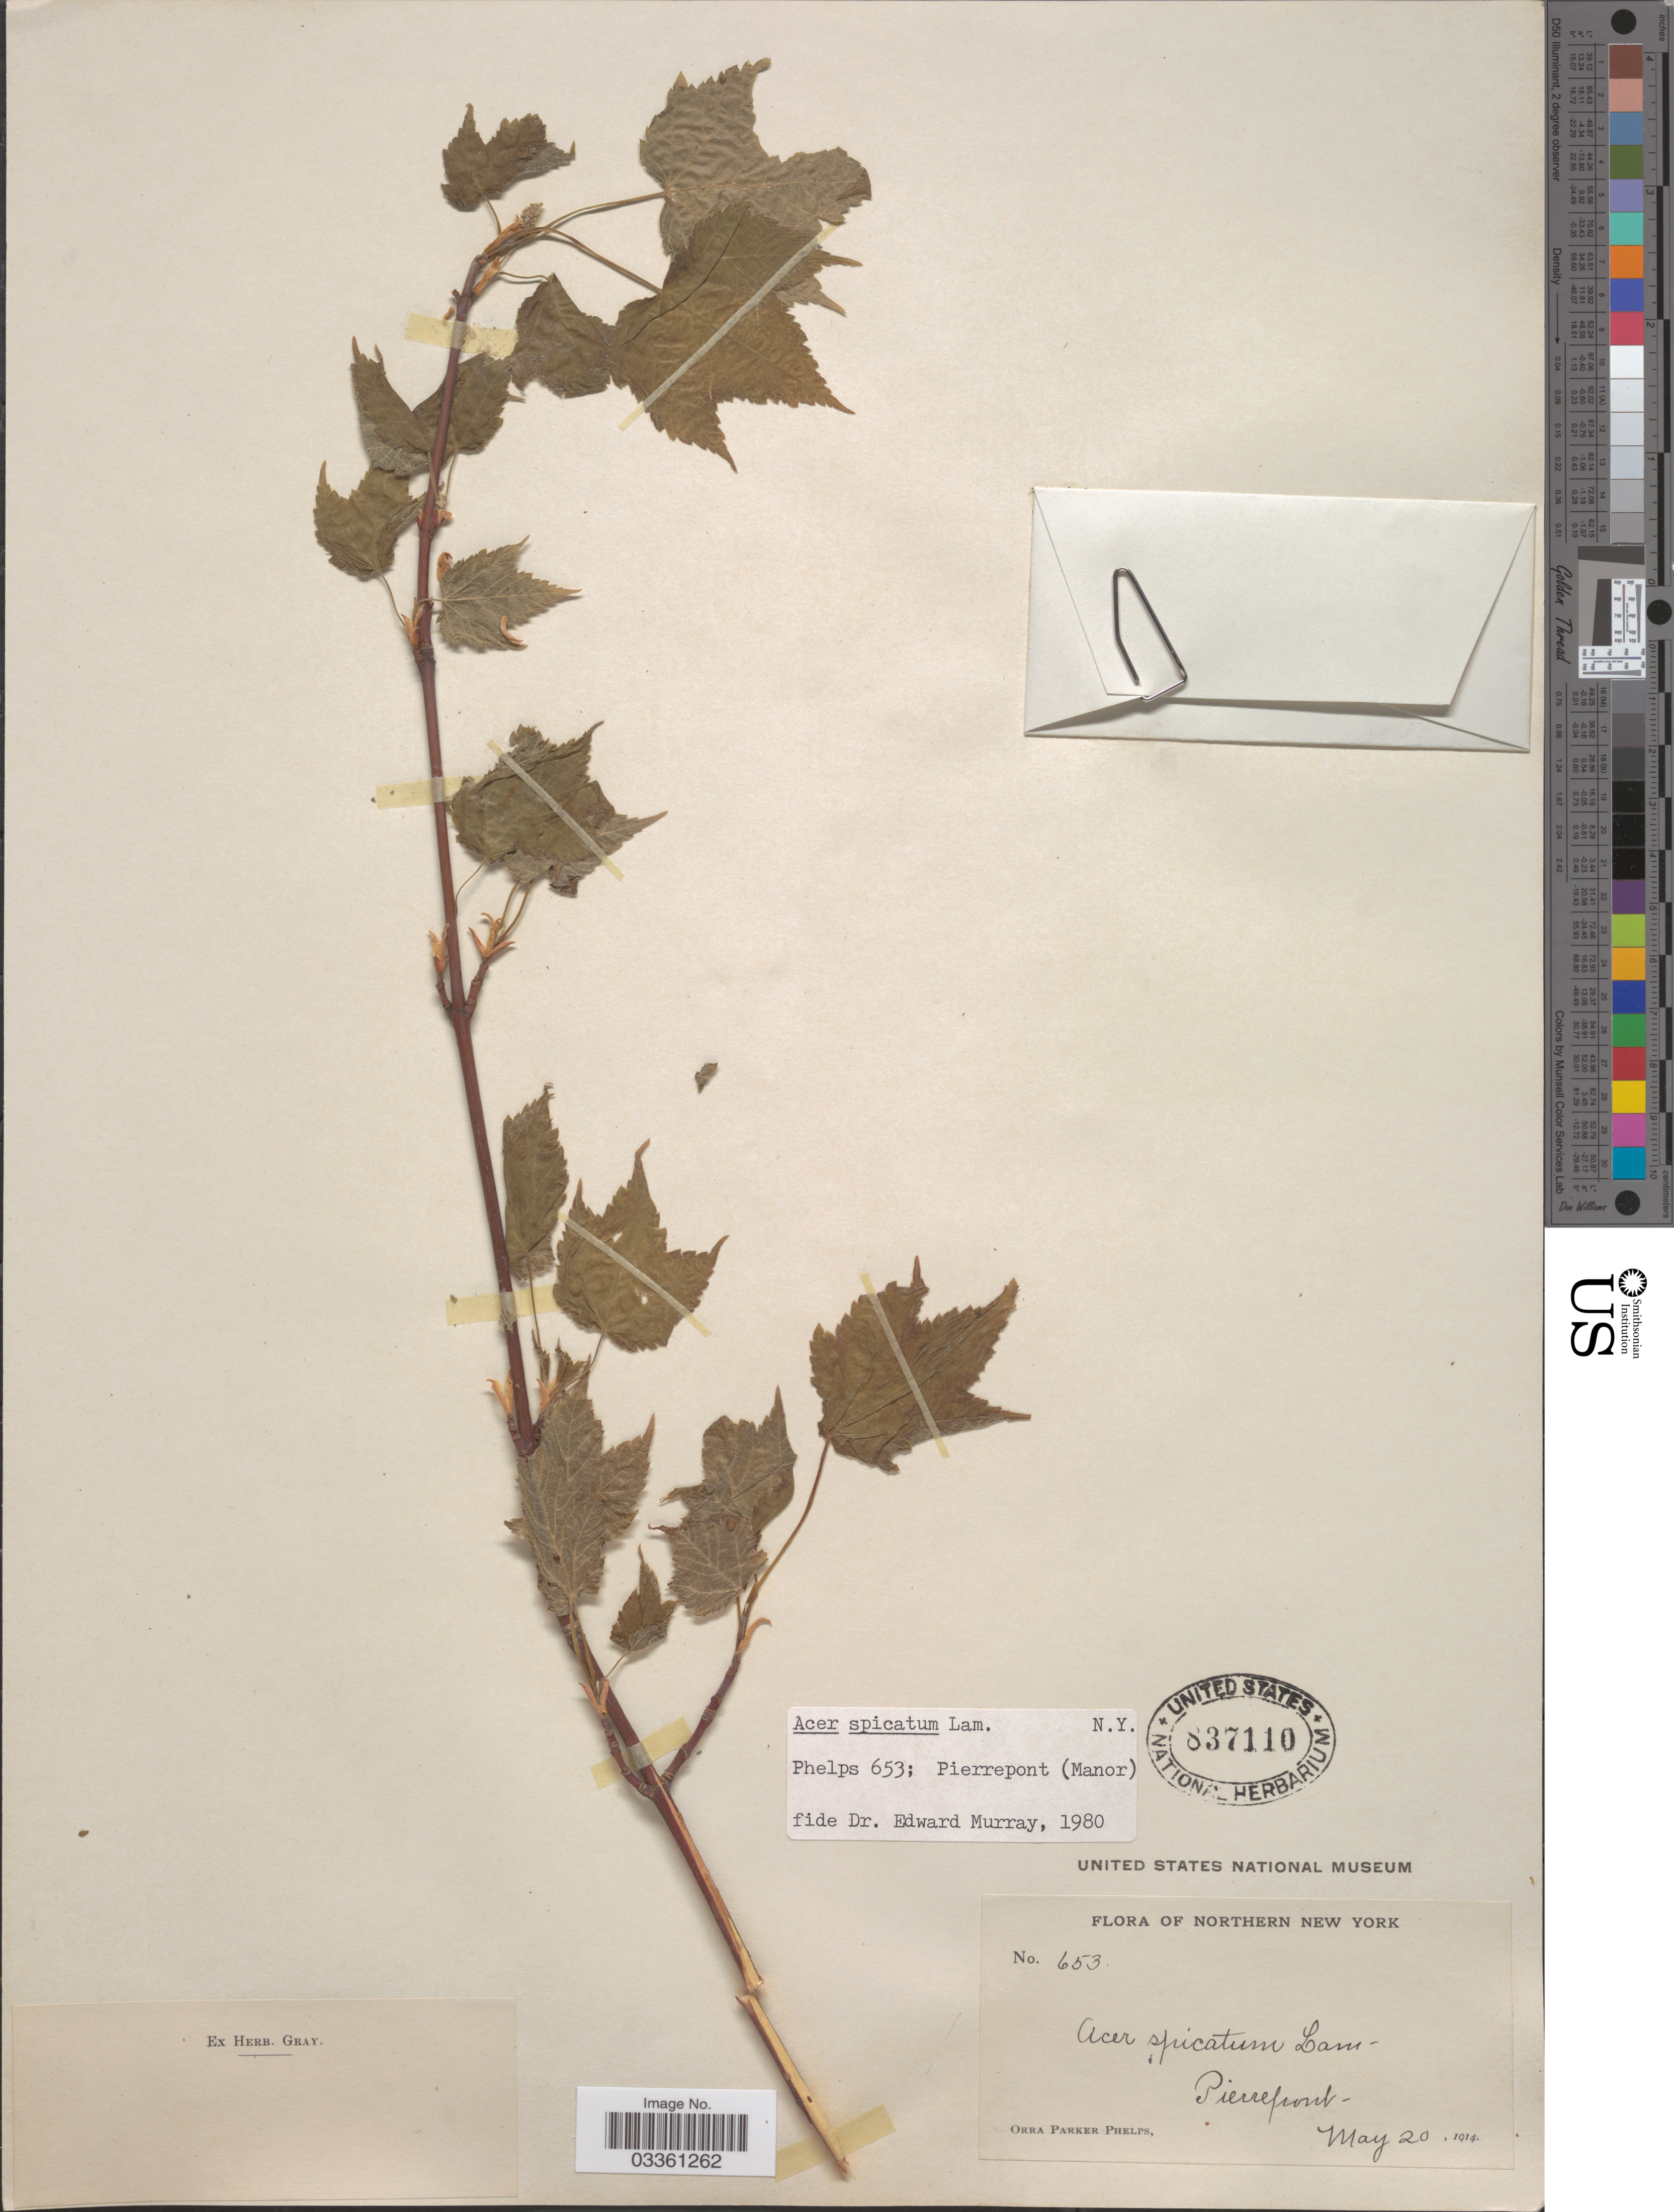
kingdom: Plantae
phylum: Tracheophyta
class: Magnoliopsida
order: Sapindales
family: Sapindaceae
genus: Acer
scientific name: Acer spicatum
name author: Lam.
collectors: O. P. Phelps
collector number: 653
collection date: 1914-05-20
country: United States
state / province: New York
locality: Northern New York. Pierrepont (Manor).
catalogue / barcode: US 837110